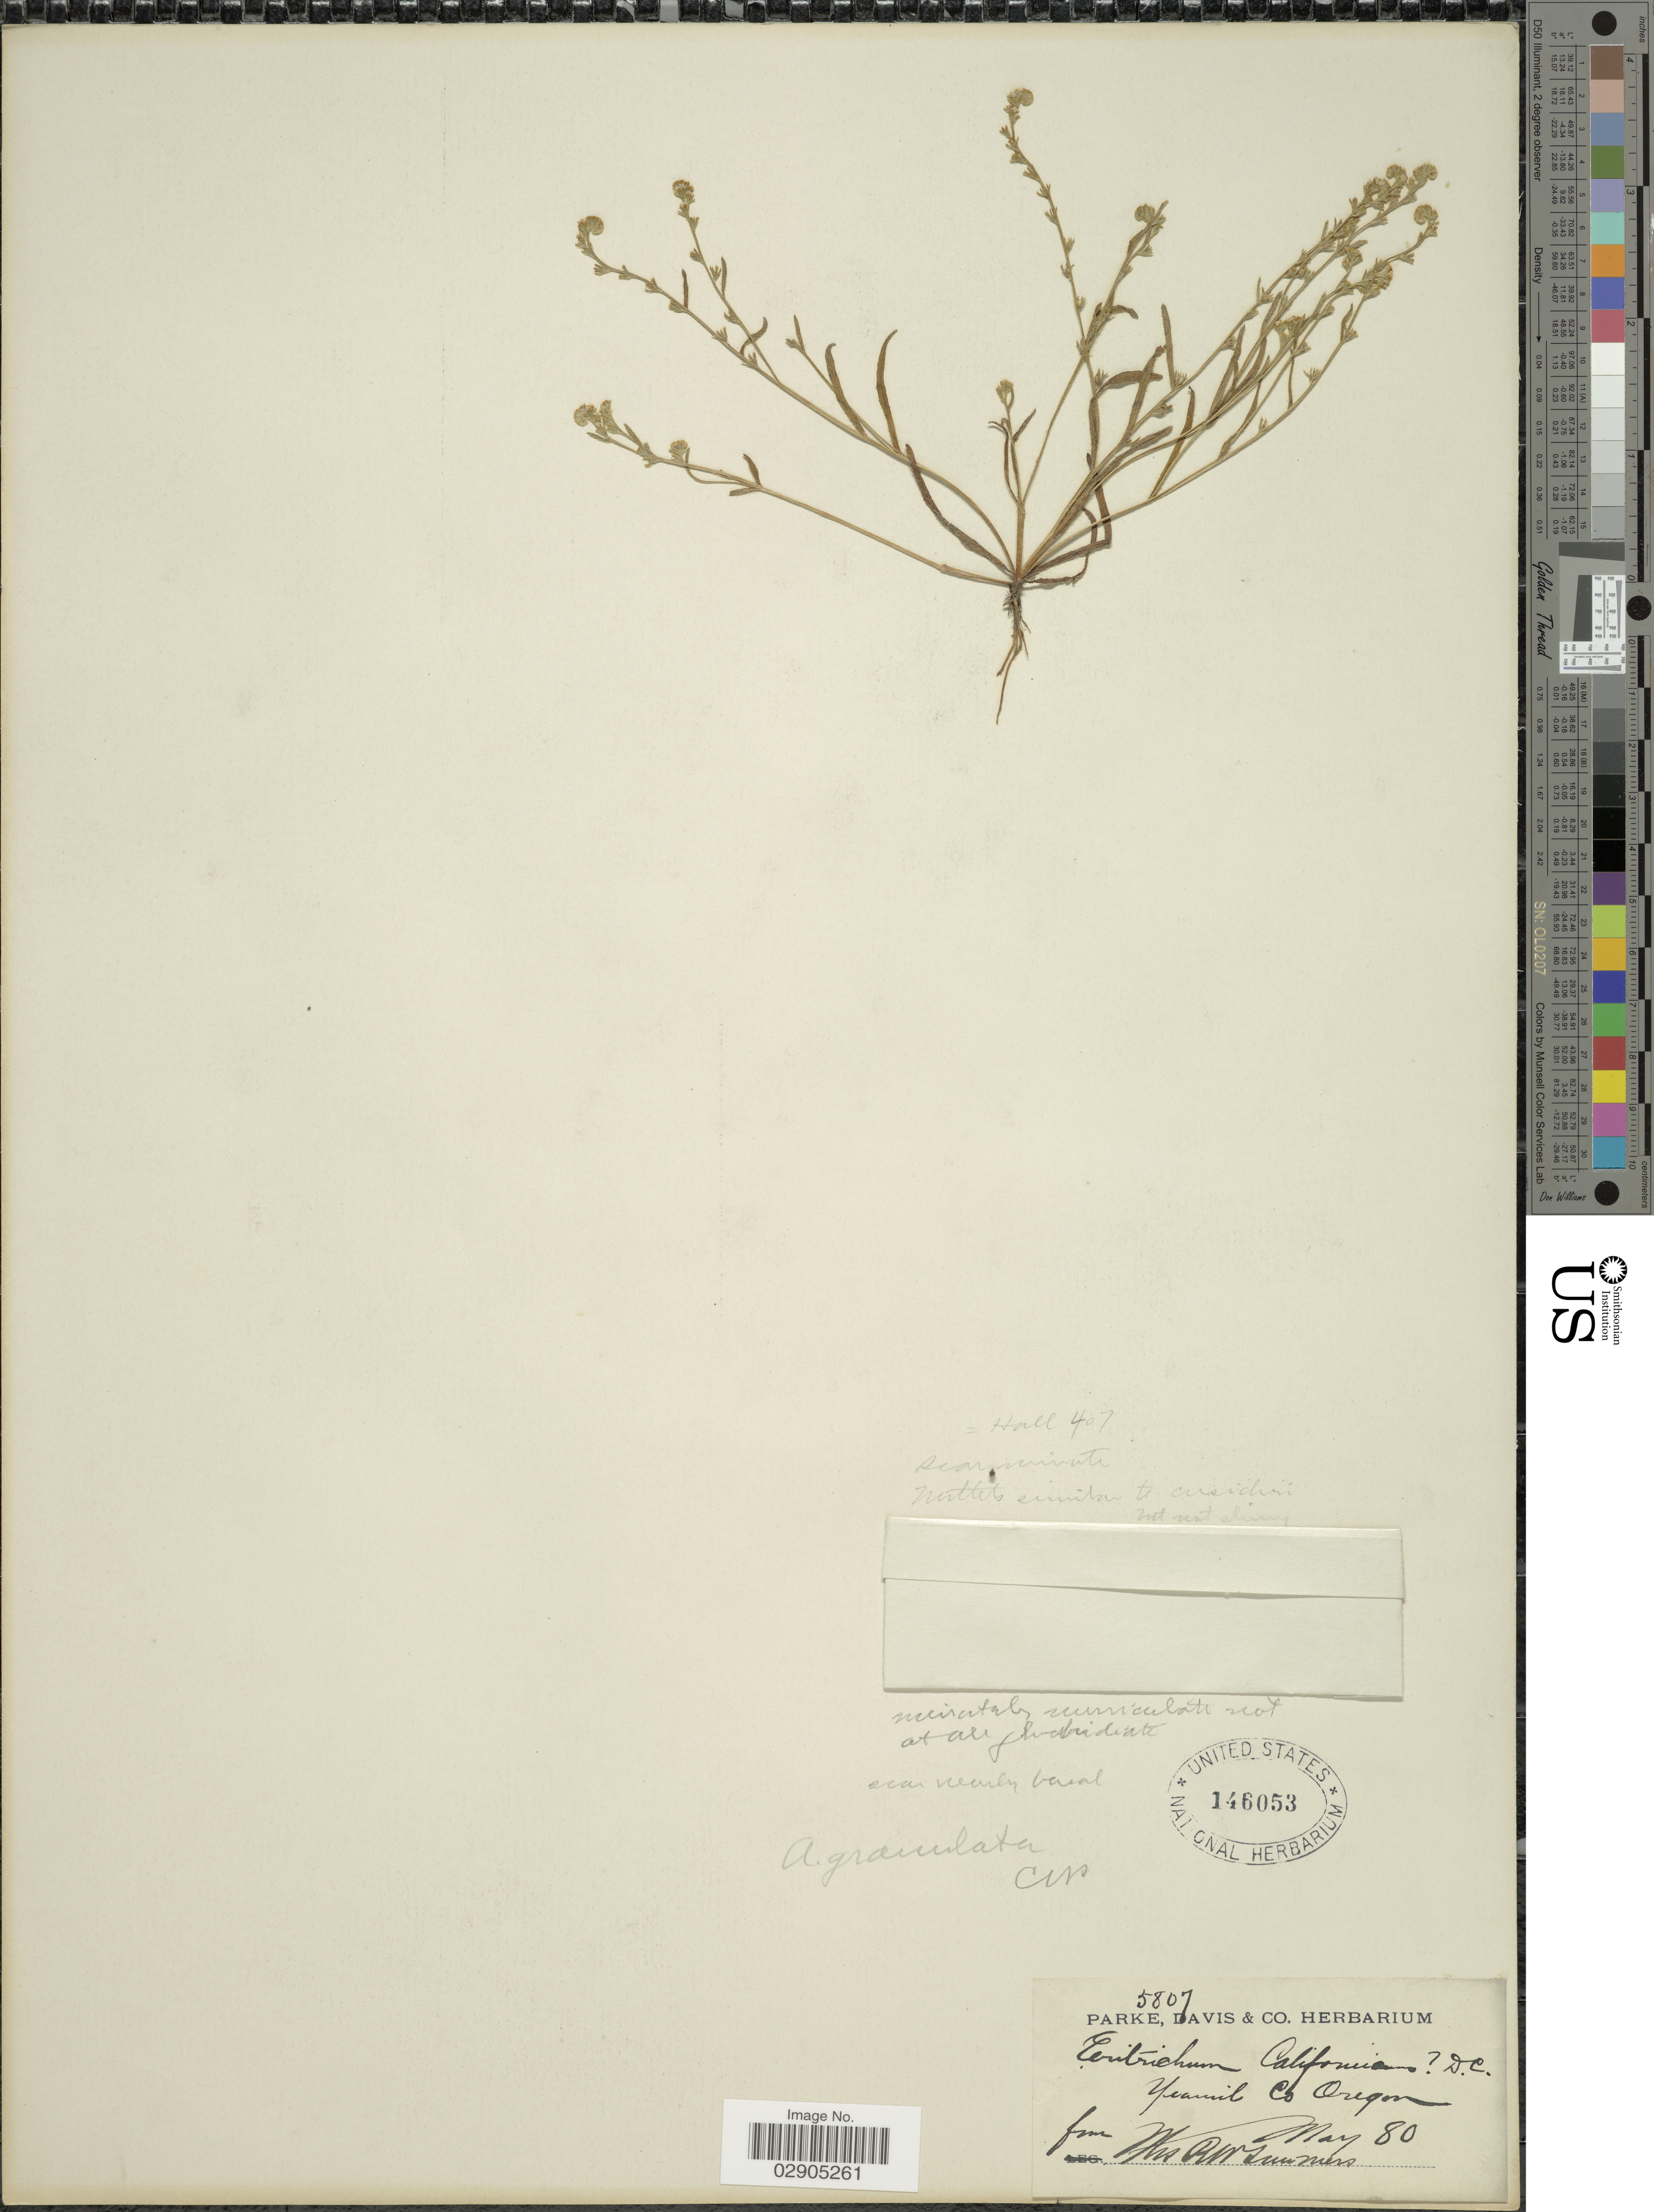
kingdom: Plantae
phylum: Tracheophyta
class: Magnoliopsida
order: Boraginales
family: Boraginaceae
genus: Allocarya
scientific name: Allocarya granulata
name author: Piper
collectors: R. Summers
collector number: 5807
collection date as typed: Transcribed d/m/y: /5/80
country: United States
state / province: Oregon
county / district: Yamhill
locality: Yamhill Co.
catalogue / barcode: US 146053